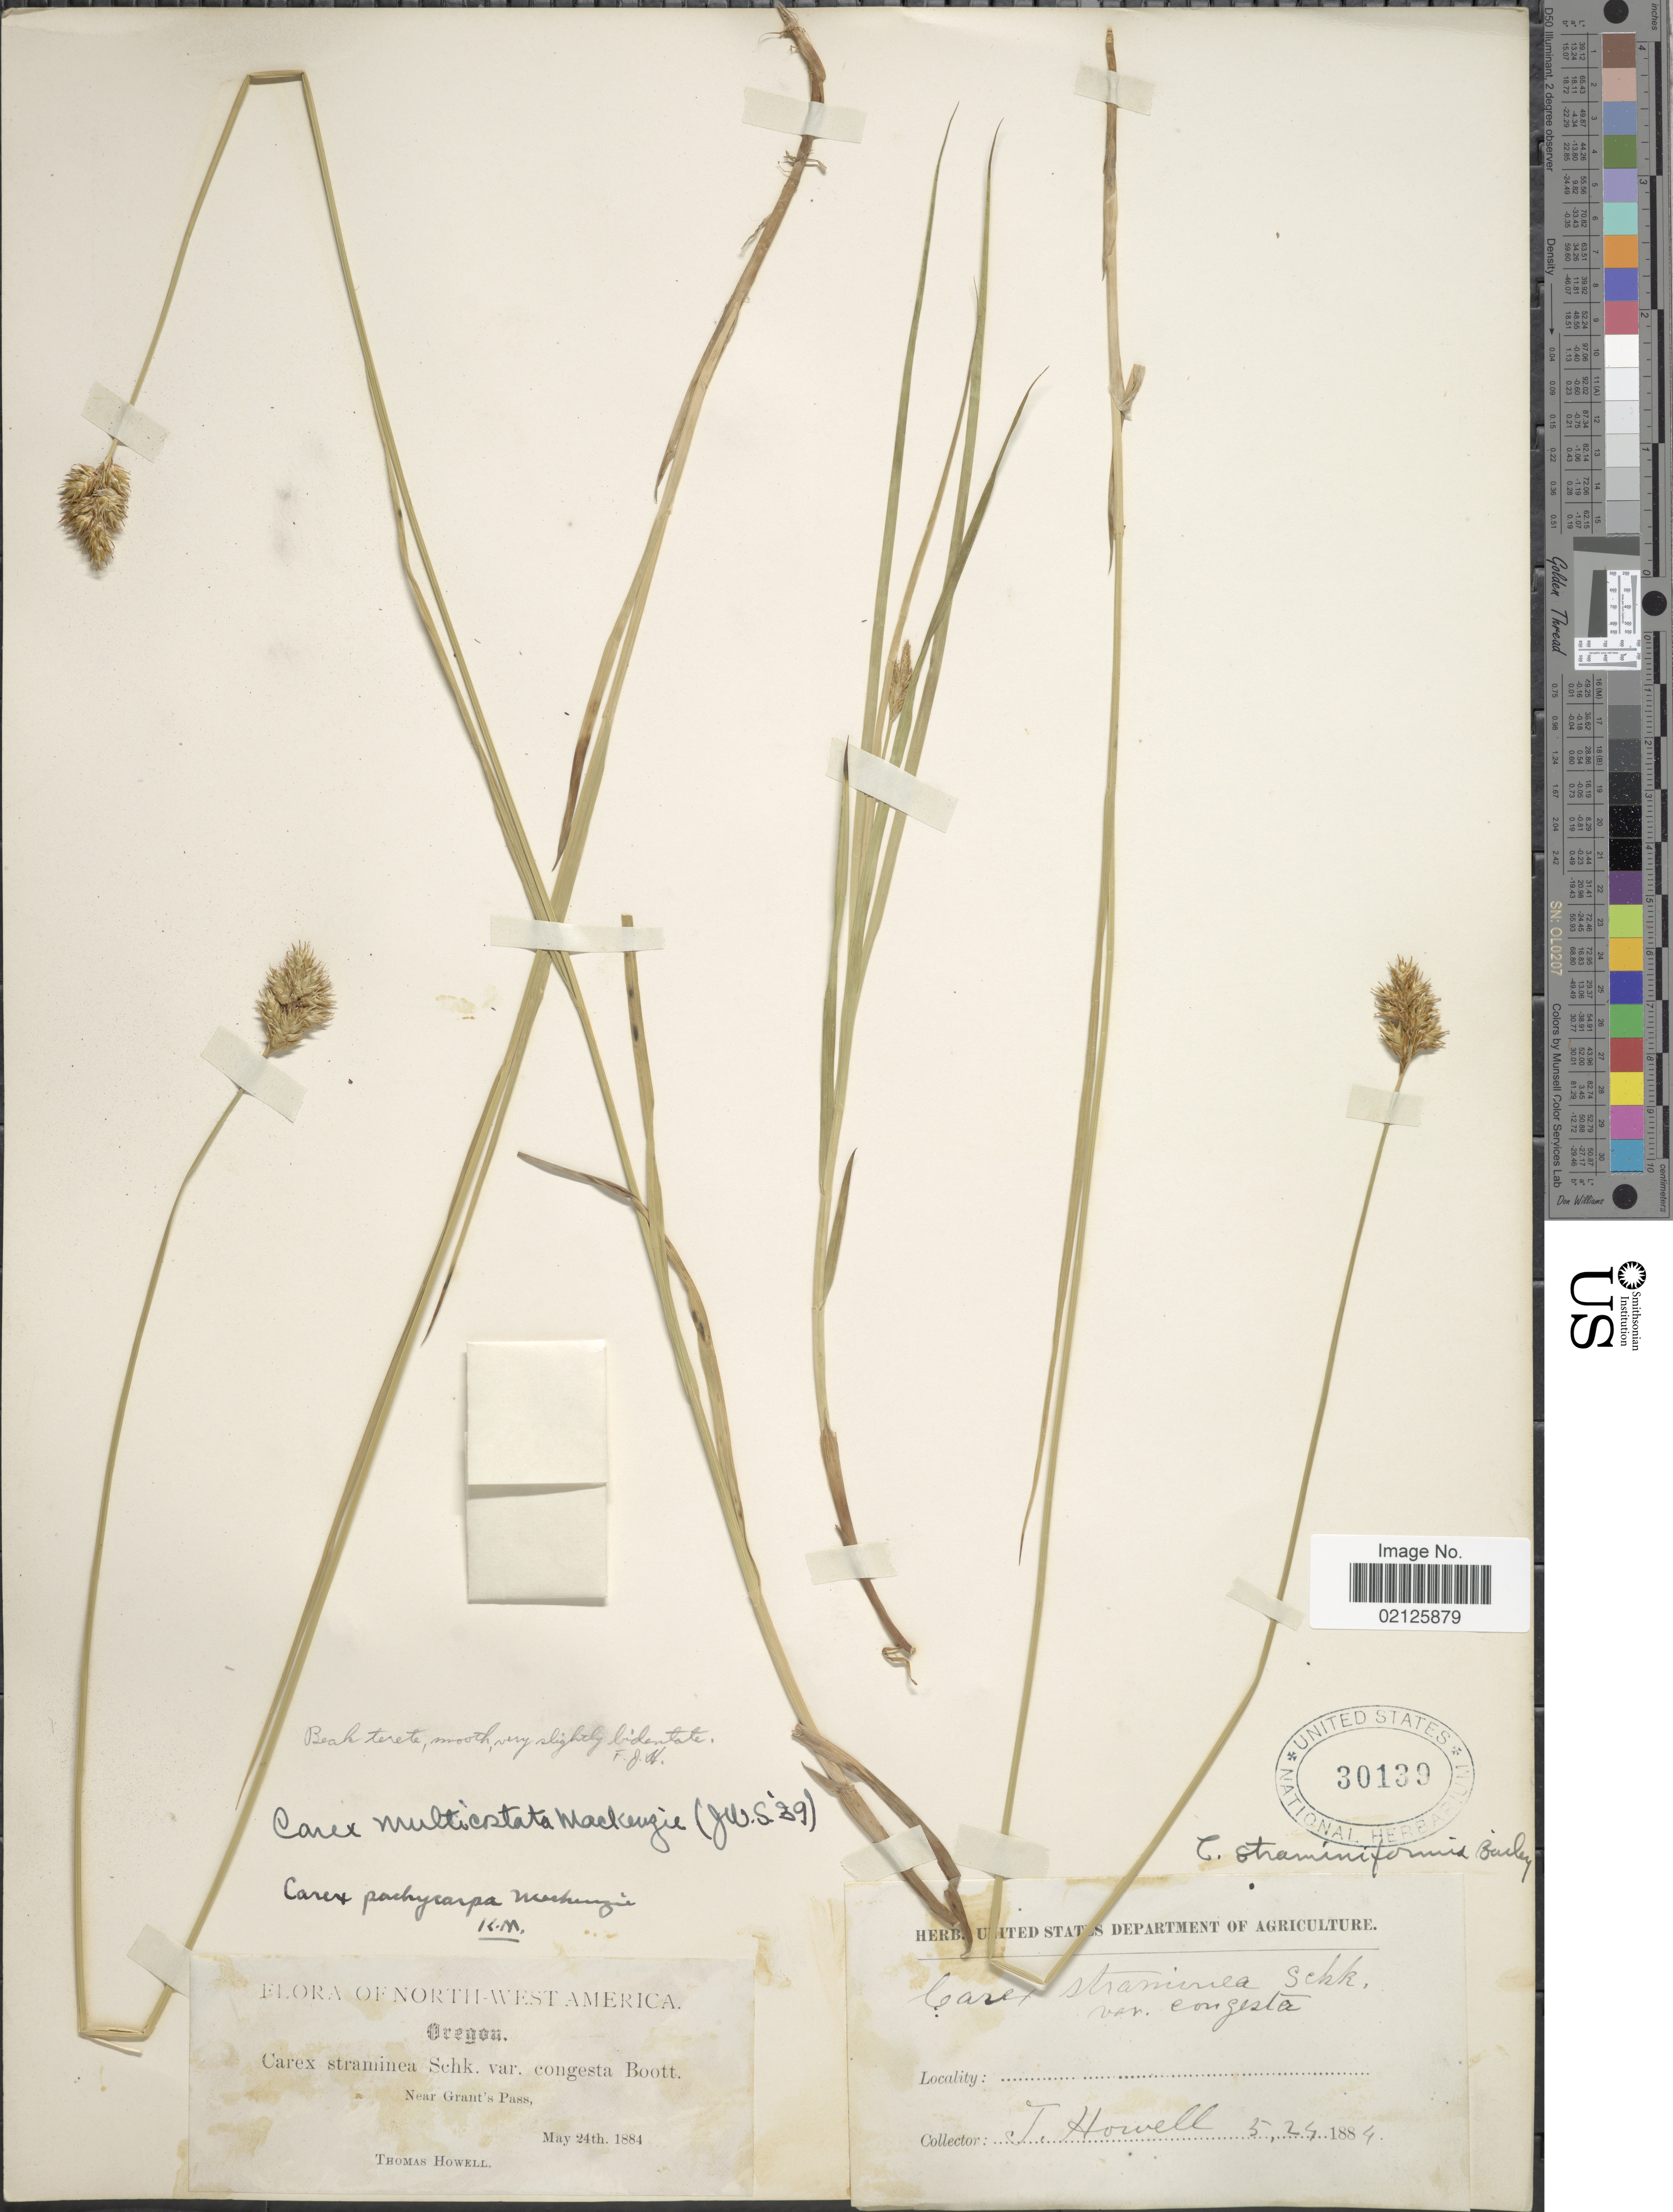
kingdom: Plantae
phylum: Tracheophyta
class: Liliopsida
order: Poales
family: Cyperaceae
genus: Carex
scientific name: Carex multicostata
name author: Mack.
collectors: T. Howell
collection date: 1884-05-24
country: United States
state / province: Oregon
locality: North-West America, Near Grant's Pass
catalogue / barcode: US 30139